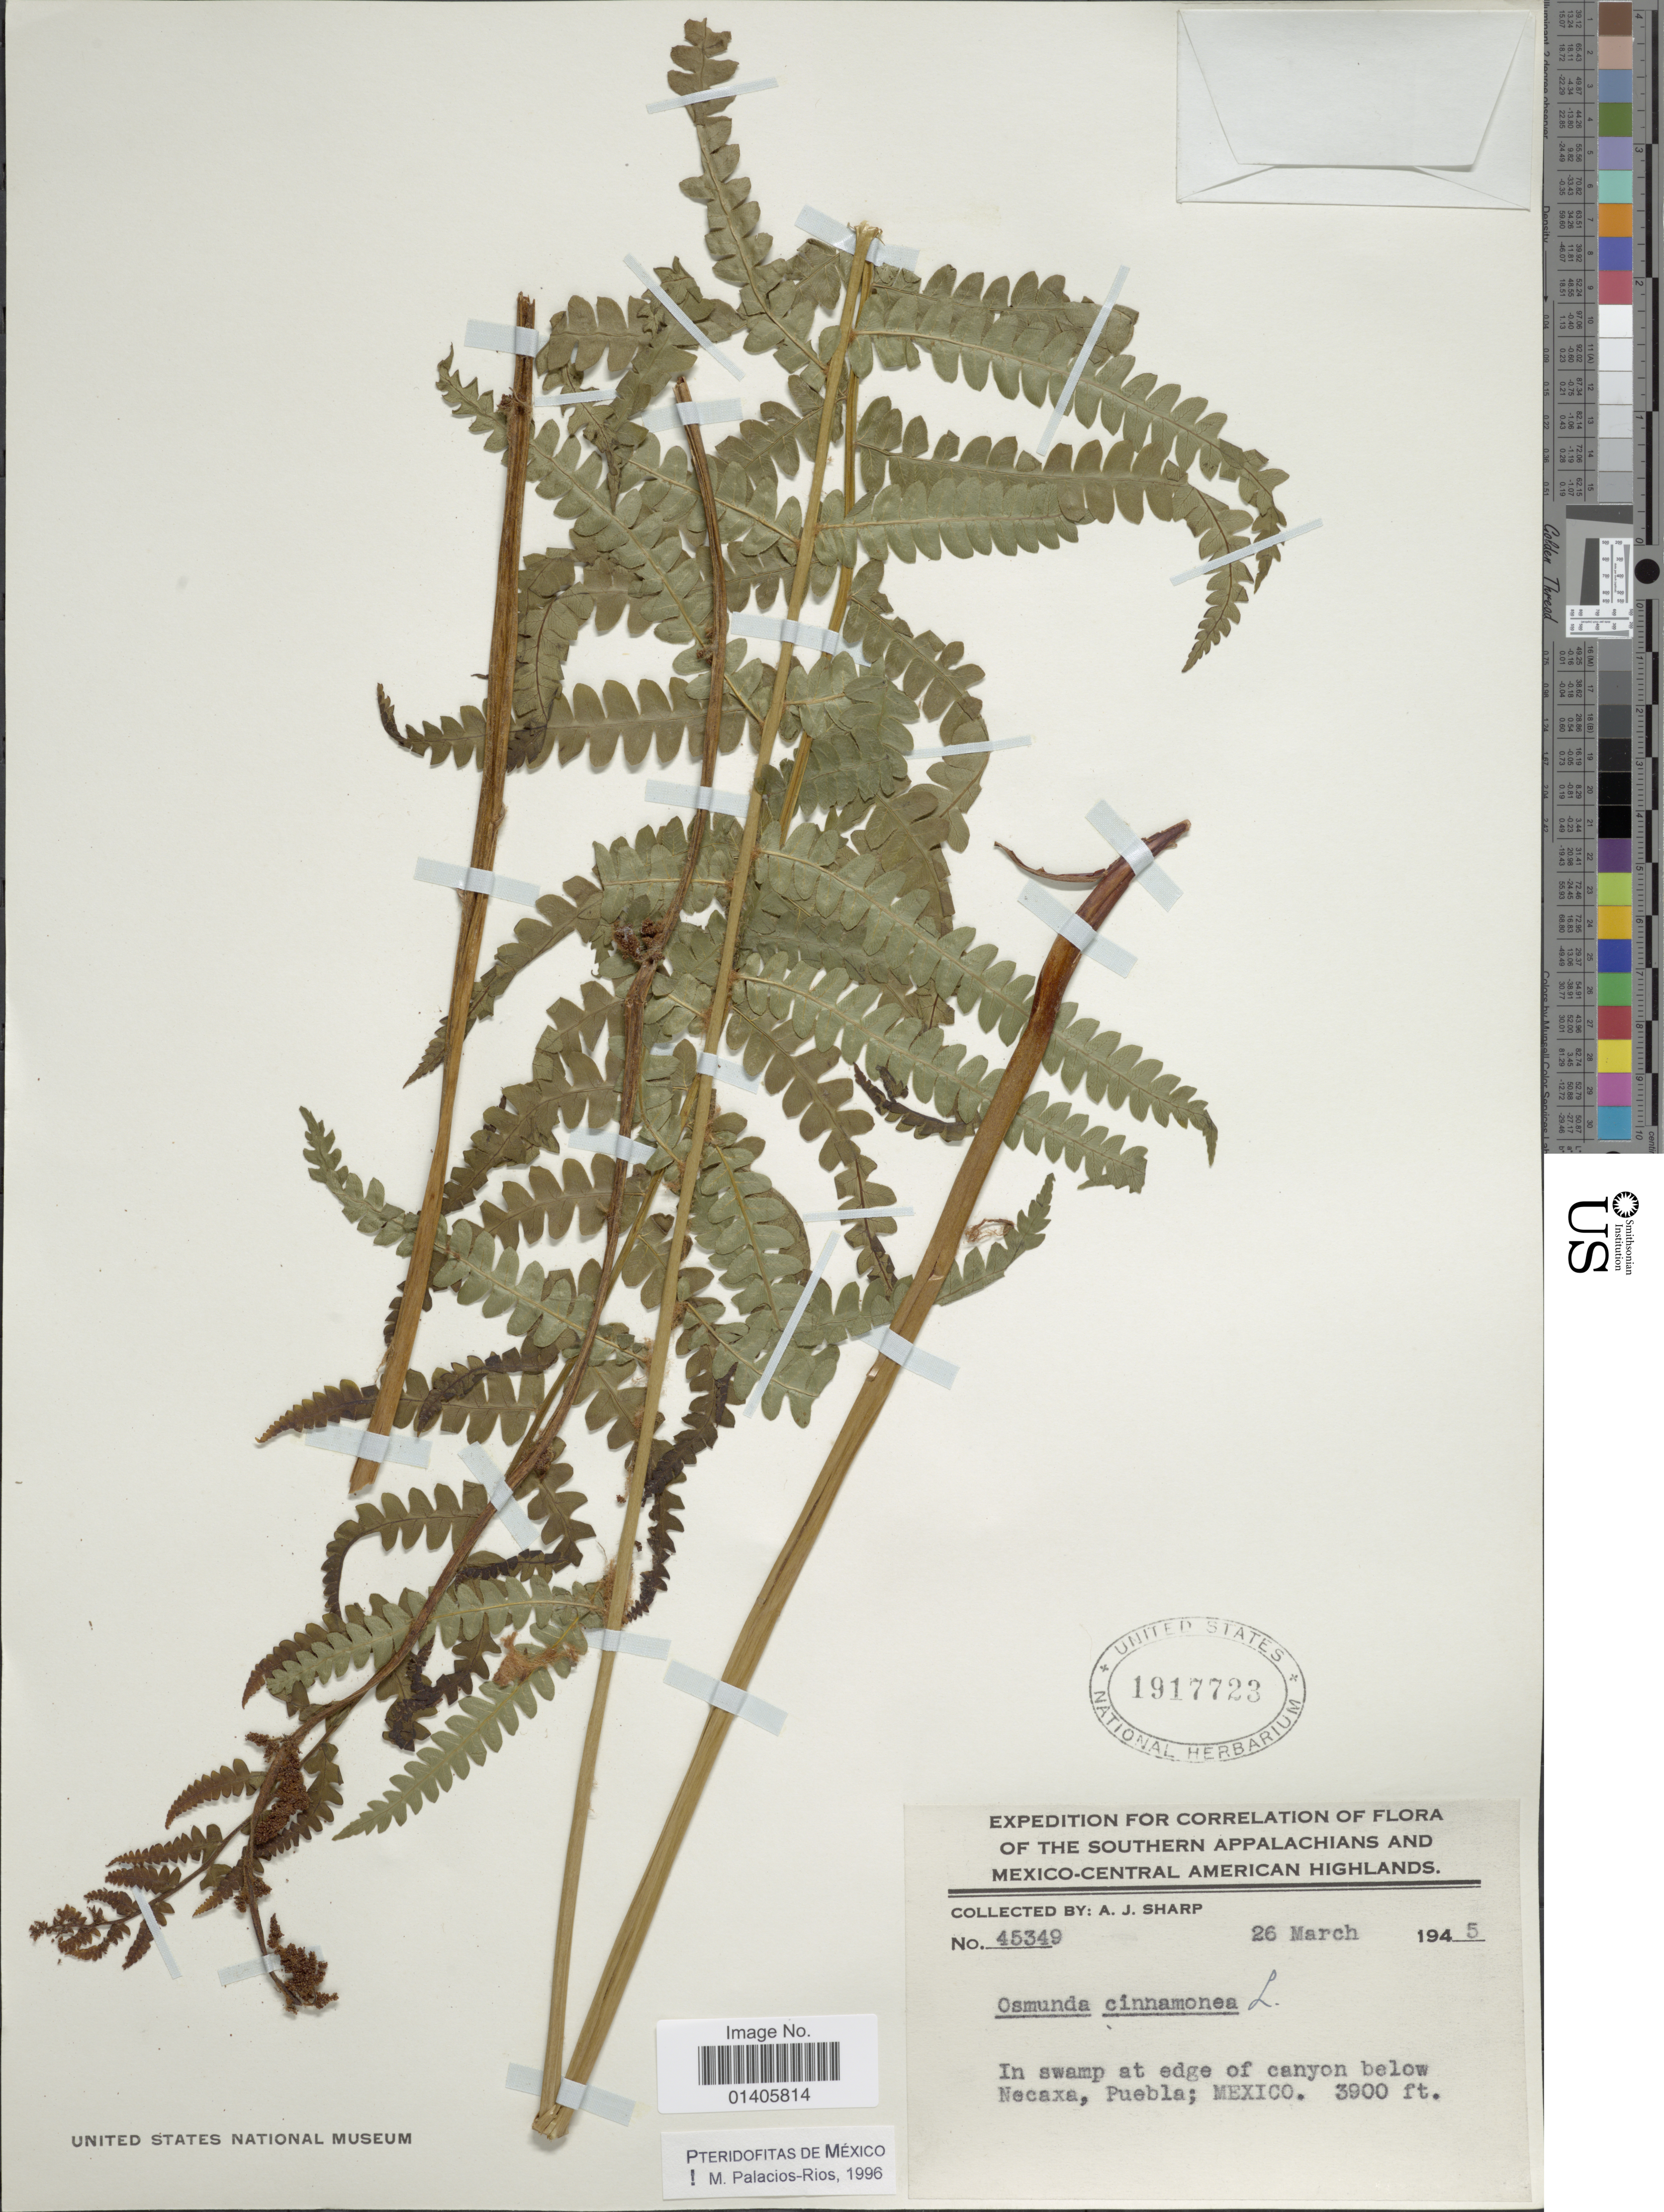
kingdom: Plantae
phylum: Tracheophyta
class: Polypodiopsida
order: Osmundales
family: Osmundaceae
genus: Osmunda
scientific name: Osmunda regalis var. spectabilis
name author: (Willd.) A. Gray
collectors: A. J. Sharp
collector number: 45349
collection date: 1945-03-26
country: Mexico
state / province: Puebla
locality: The Southern Appalachians and Mexico-Central American Highlands, In swamp ar edge of canyon below Necaxa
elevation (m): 1189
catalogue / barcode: US 1917723